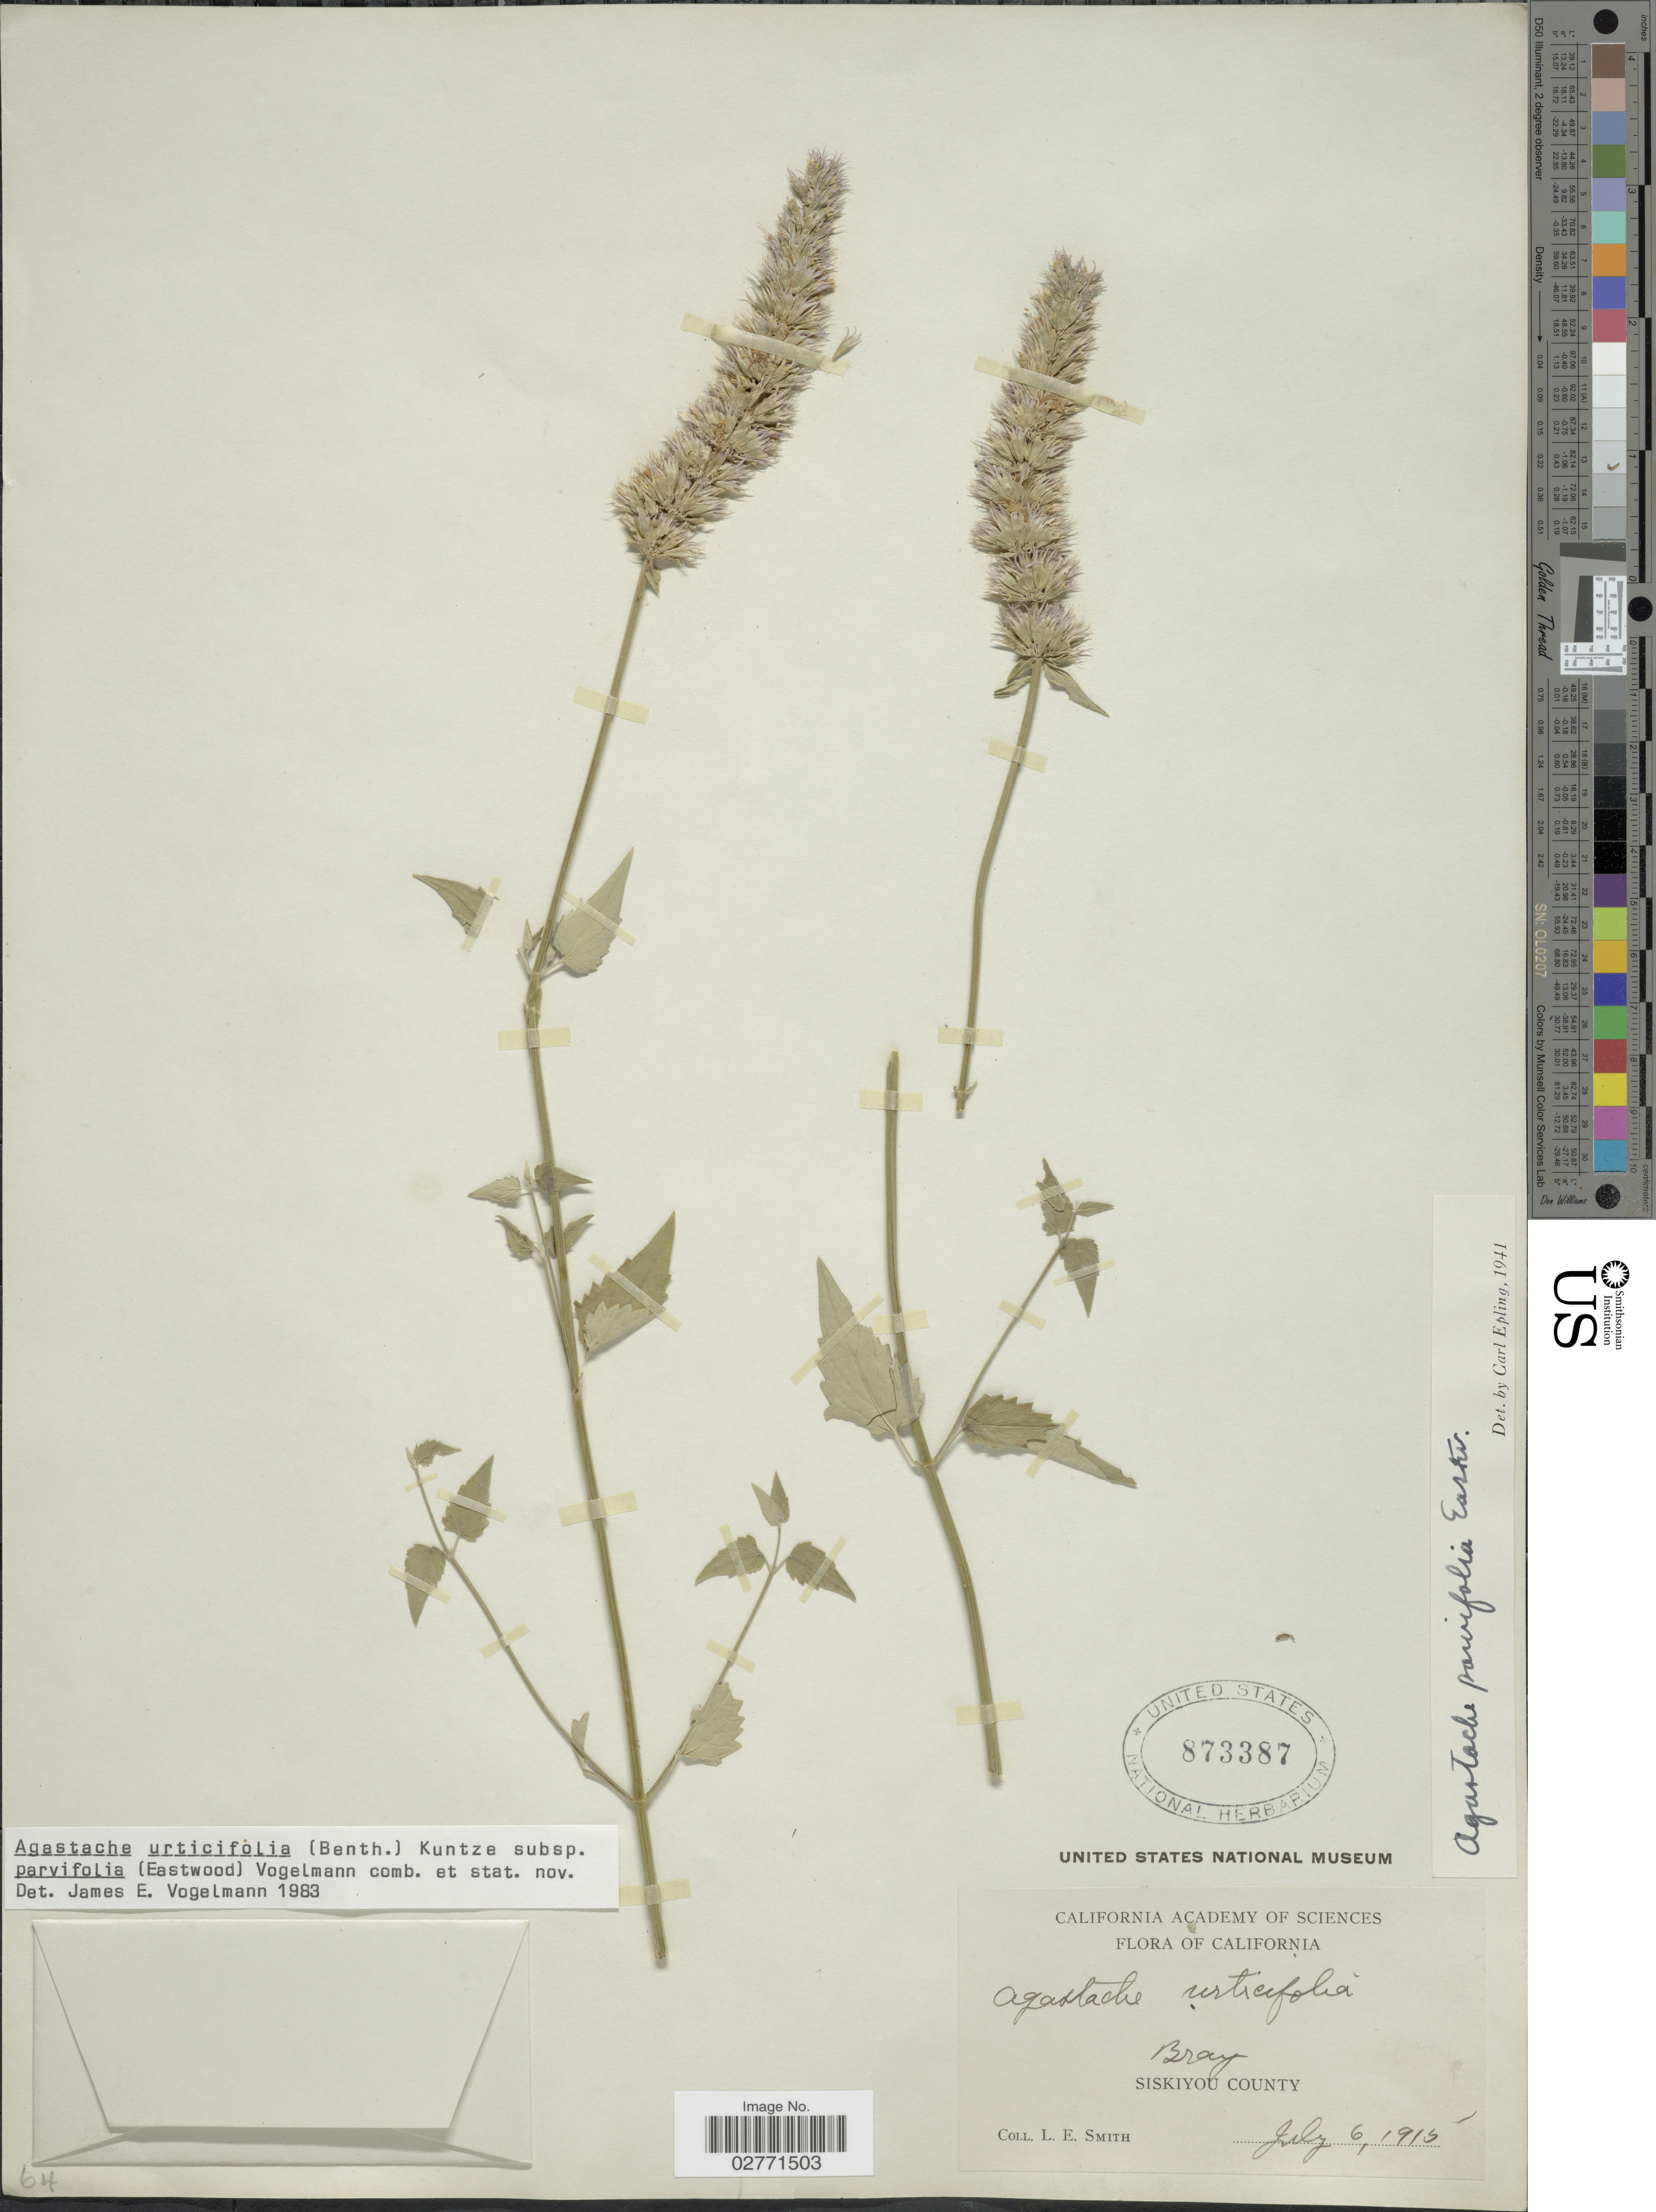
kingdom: Plantae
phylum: Tracheophyta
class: Magnoliopsida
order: Lamiales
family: Lamiaceae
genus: Agastache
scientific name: Agastache urticifolia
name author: (Benth.) Kuntze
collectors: L. E. Smith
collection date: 1915-07-06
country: United States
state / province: California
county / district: Siskiyou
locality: Siskiyou County.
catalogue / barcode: US 873387